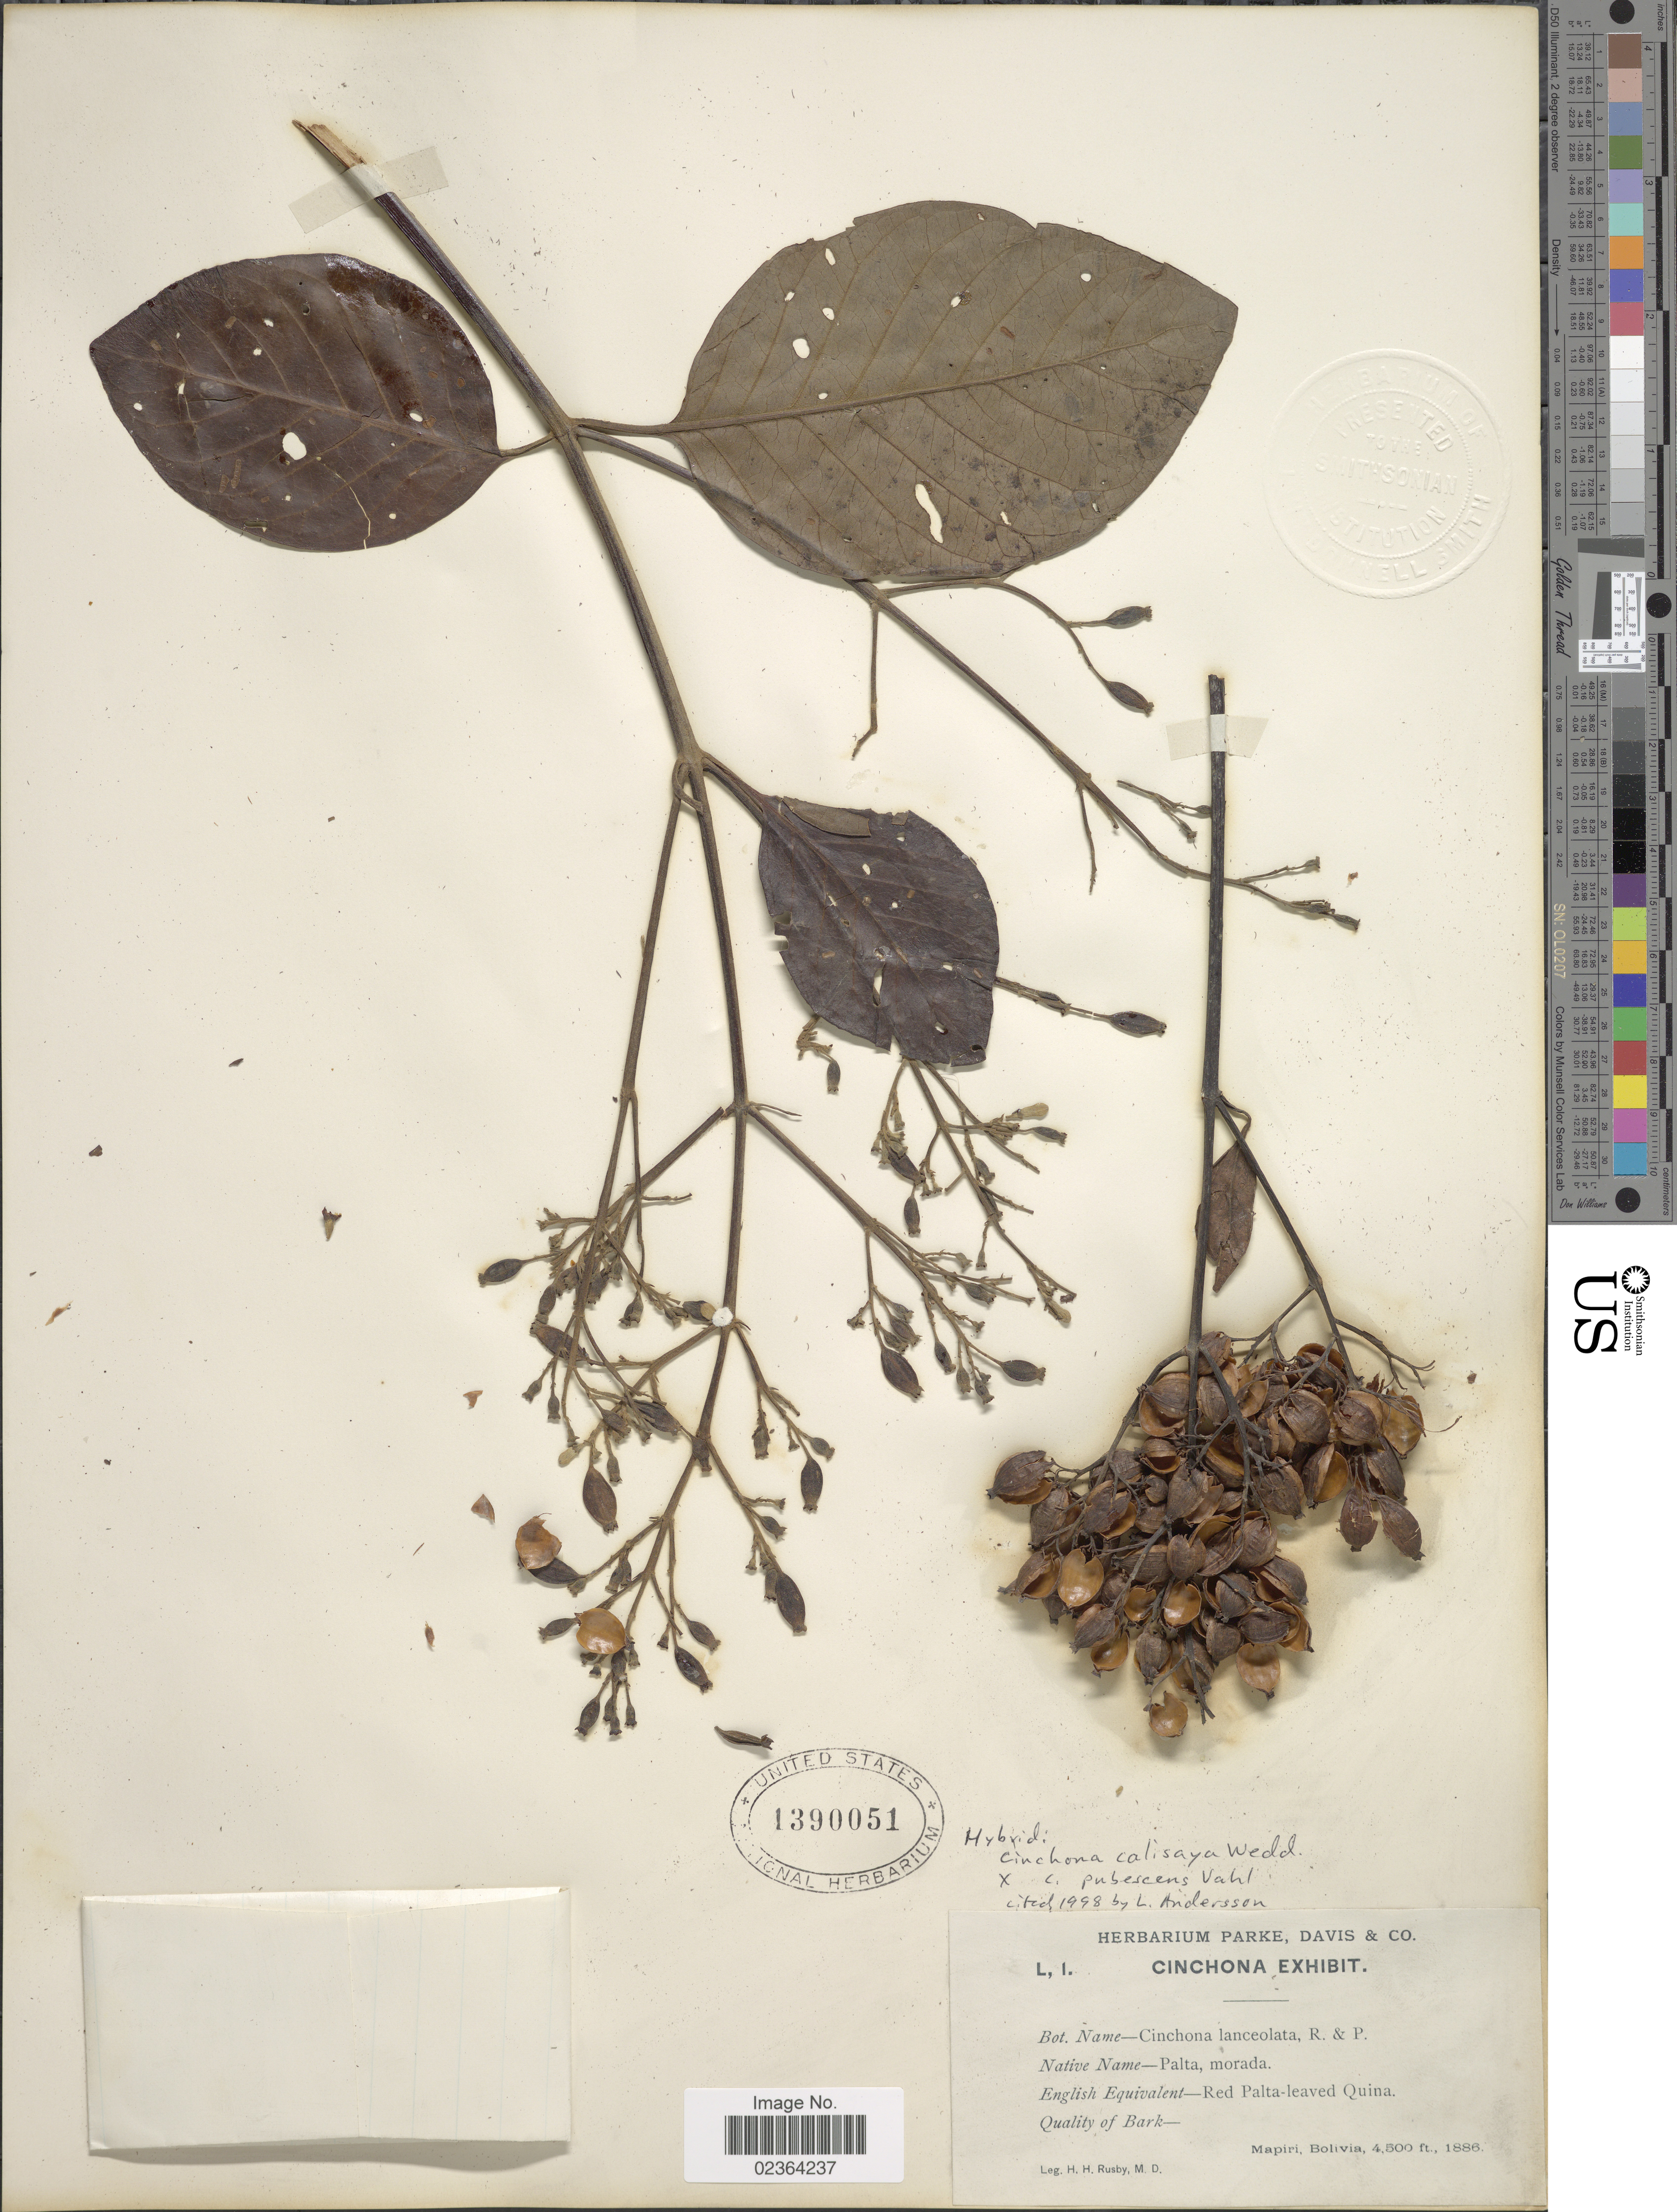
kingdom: Plantae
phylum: Tracheophyta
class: Magnoliopsida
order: Gentianales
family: Rubiaceae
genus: Cinchona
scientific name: Cinchona calisaya x C. pubescens Vahl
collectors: H. H. Rusby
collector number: L, 1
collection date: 1886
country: Bolivia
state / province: La Páz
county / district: Larecaja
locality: Mapiri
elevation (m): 1372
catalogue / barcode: US 1390051